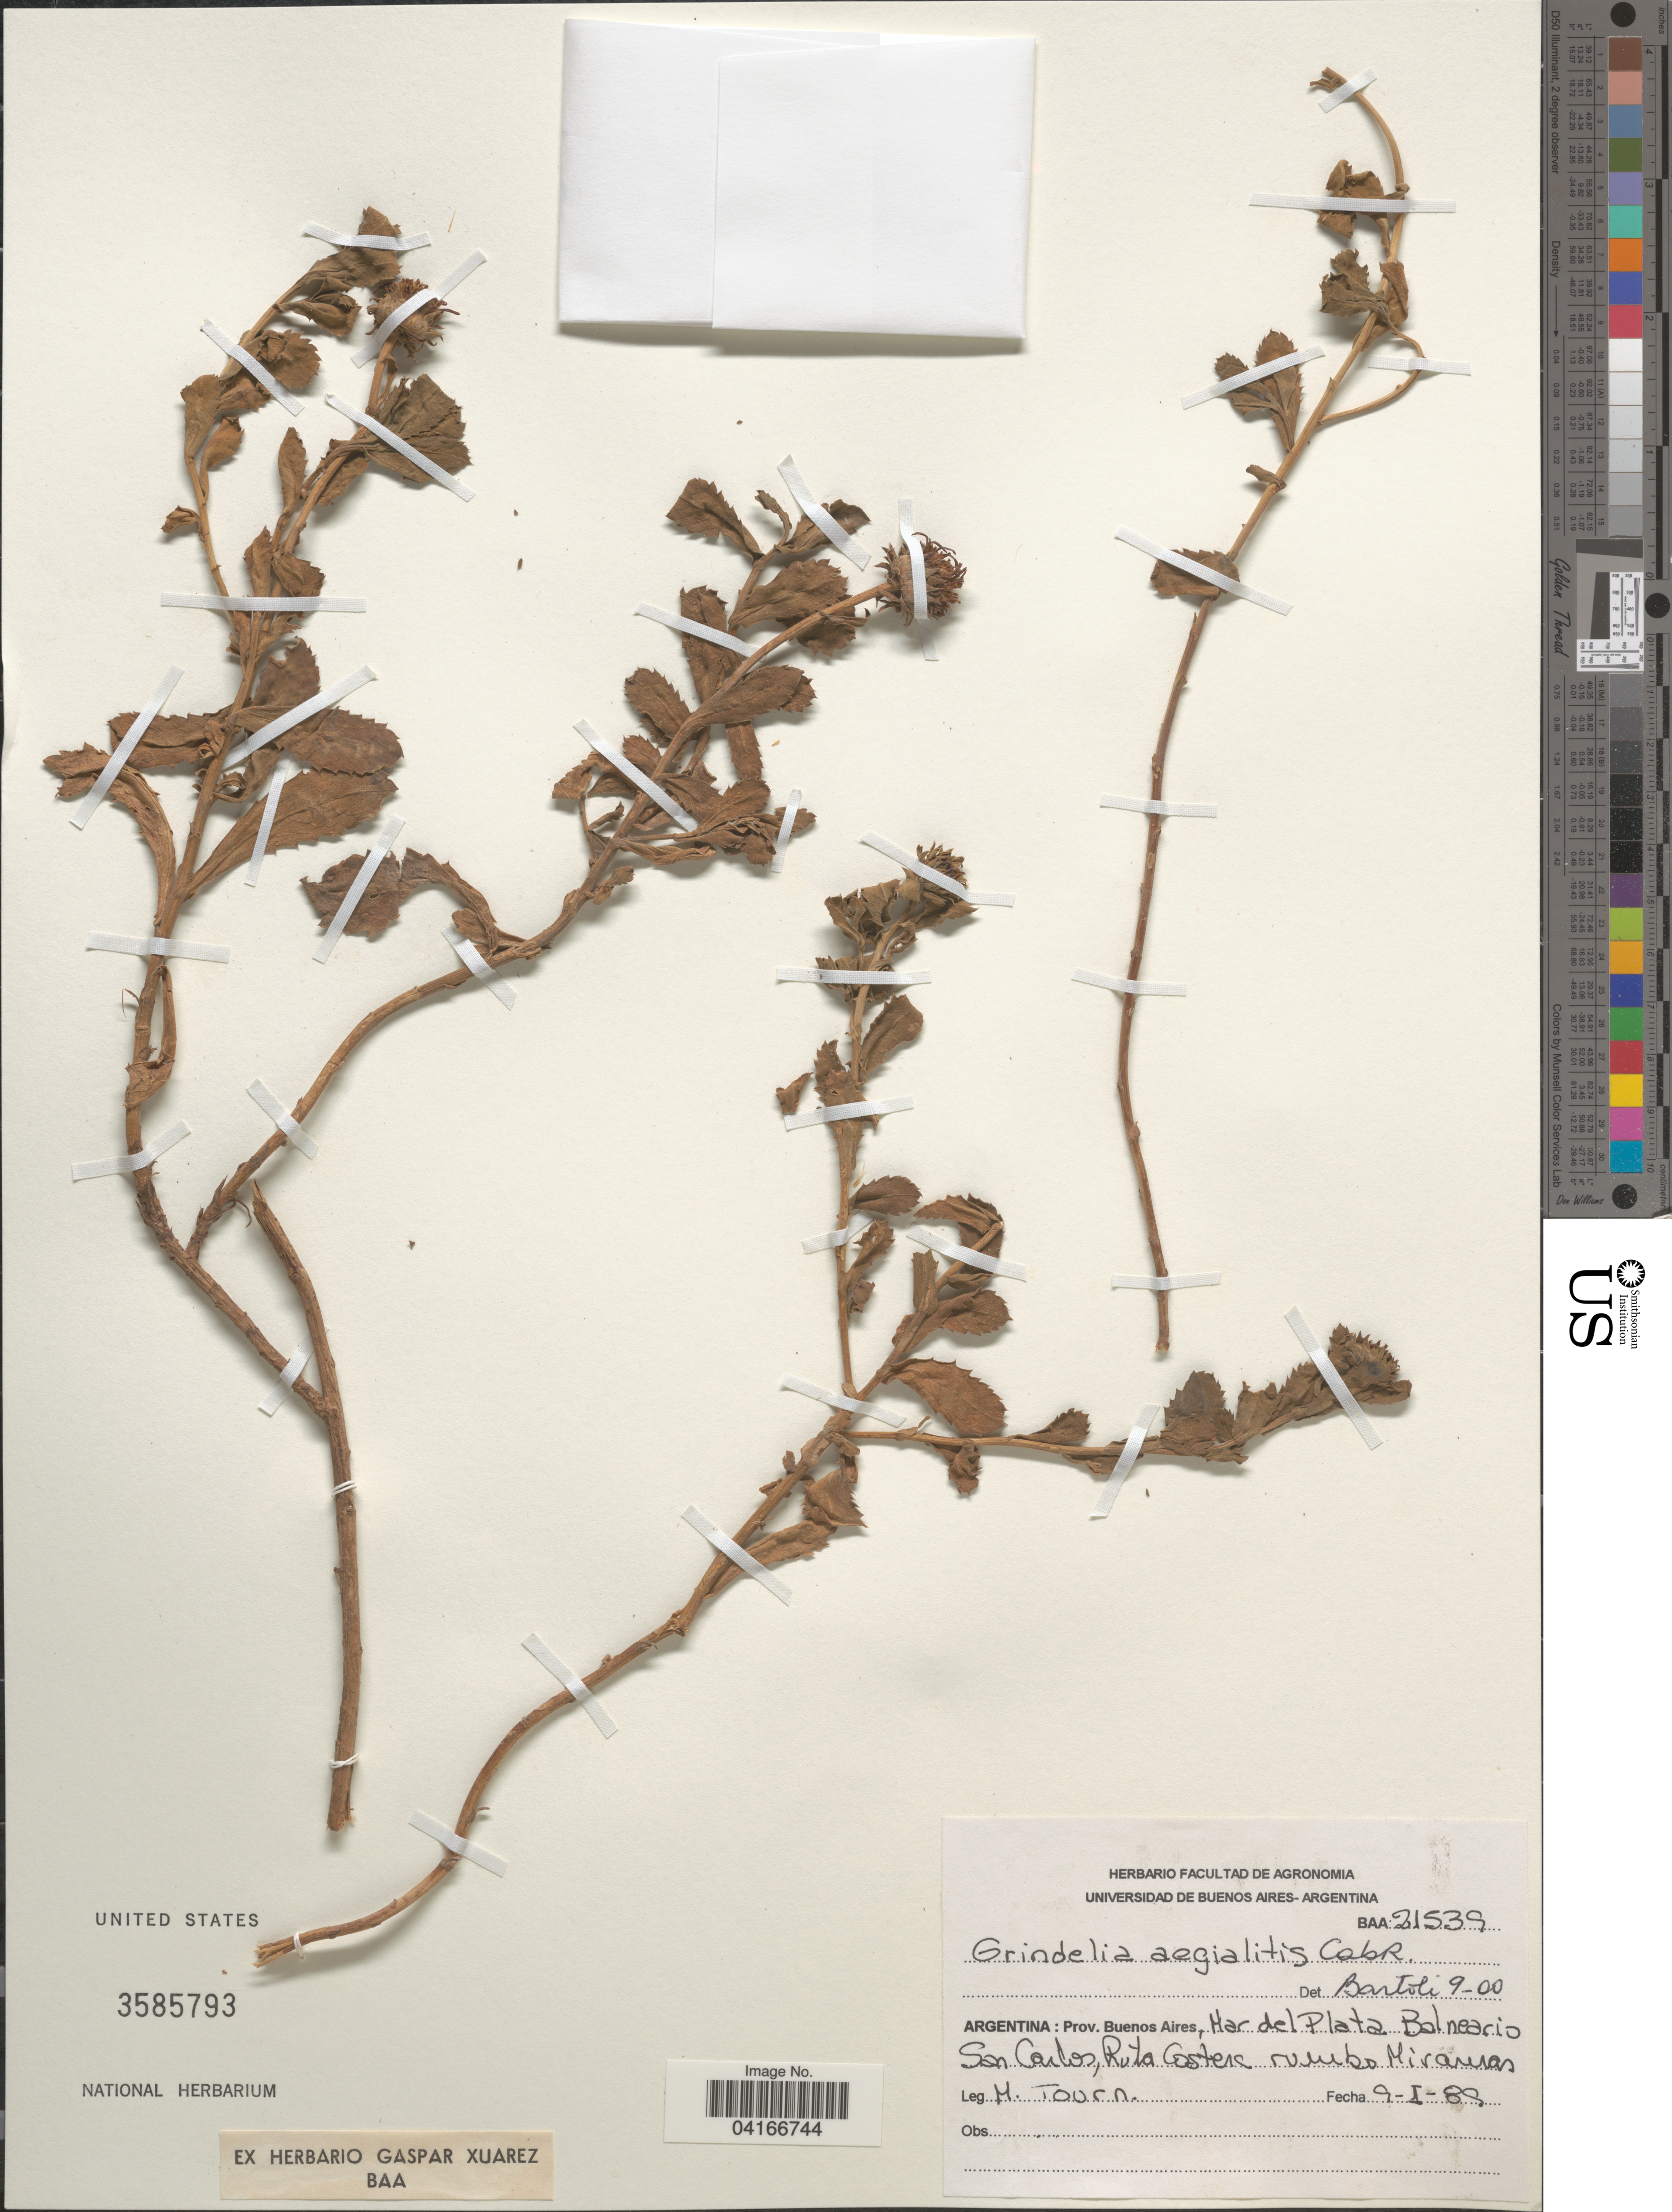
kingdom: Plantae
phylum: Tracheophyta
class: Magnoliopsida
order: Asterales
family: Asteraceae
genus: Grindelia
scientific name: Grindelia aegialitis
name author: Cabrera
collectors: M. Tourn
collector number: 21539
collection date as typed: Transcribed d/m/y: 9/1/89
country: Argentina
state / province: Buenos Aires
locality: Har del Plata Balneario San Carlos, Ruta Costera rumbo Miramar.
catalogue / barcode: US 3585793